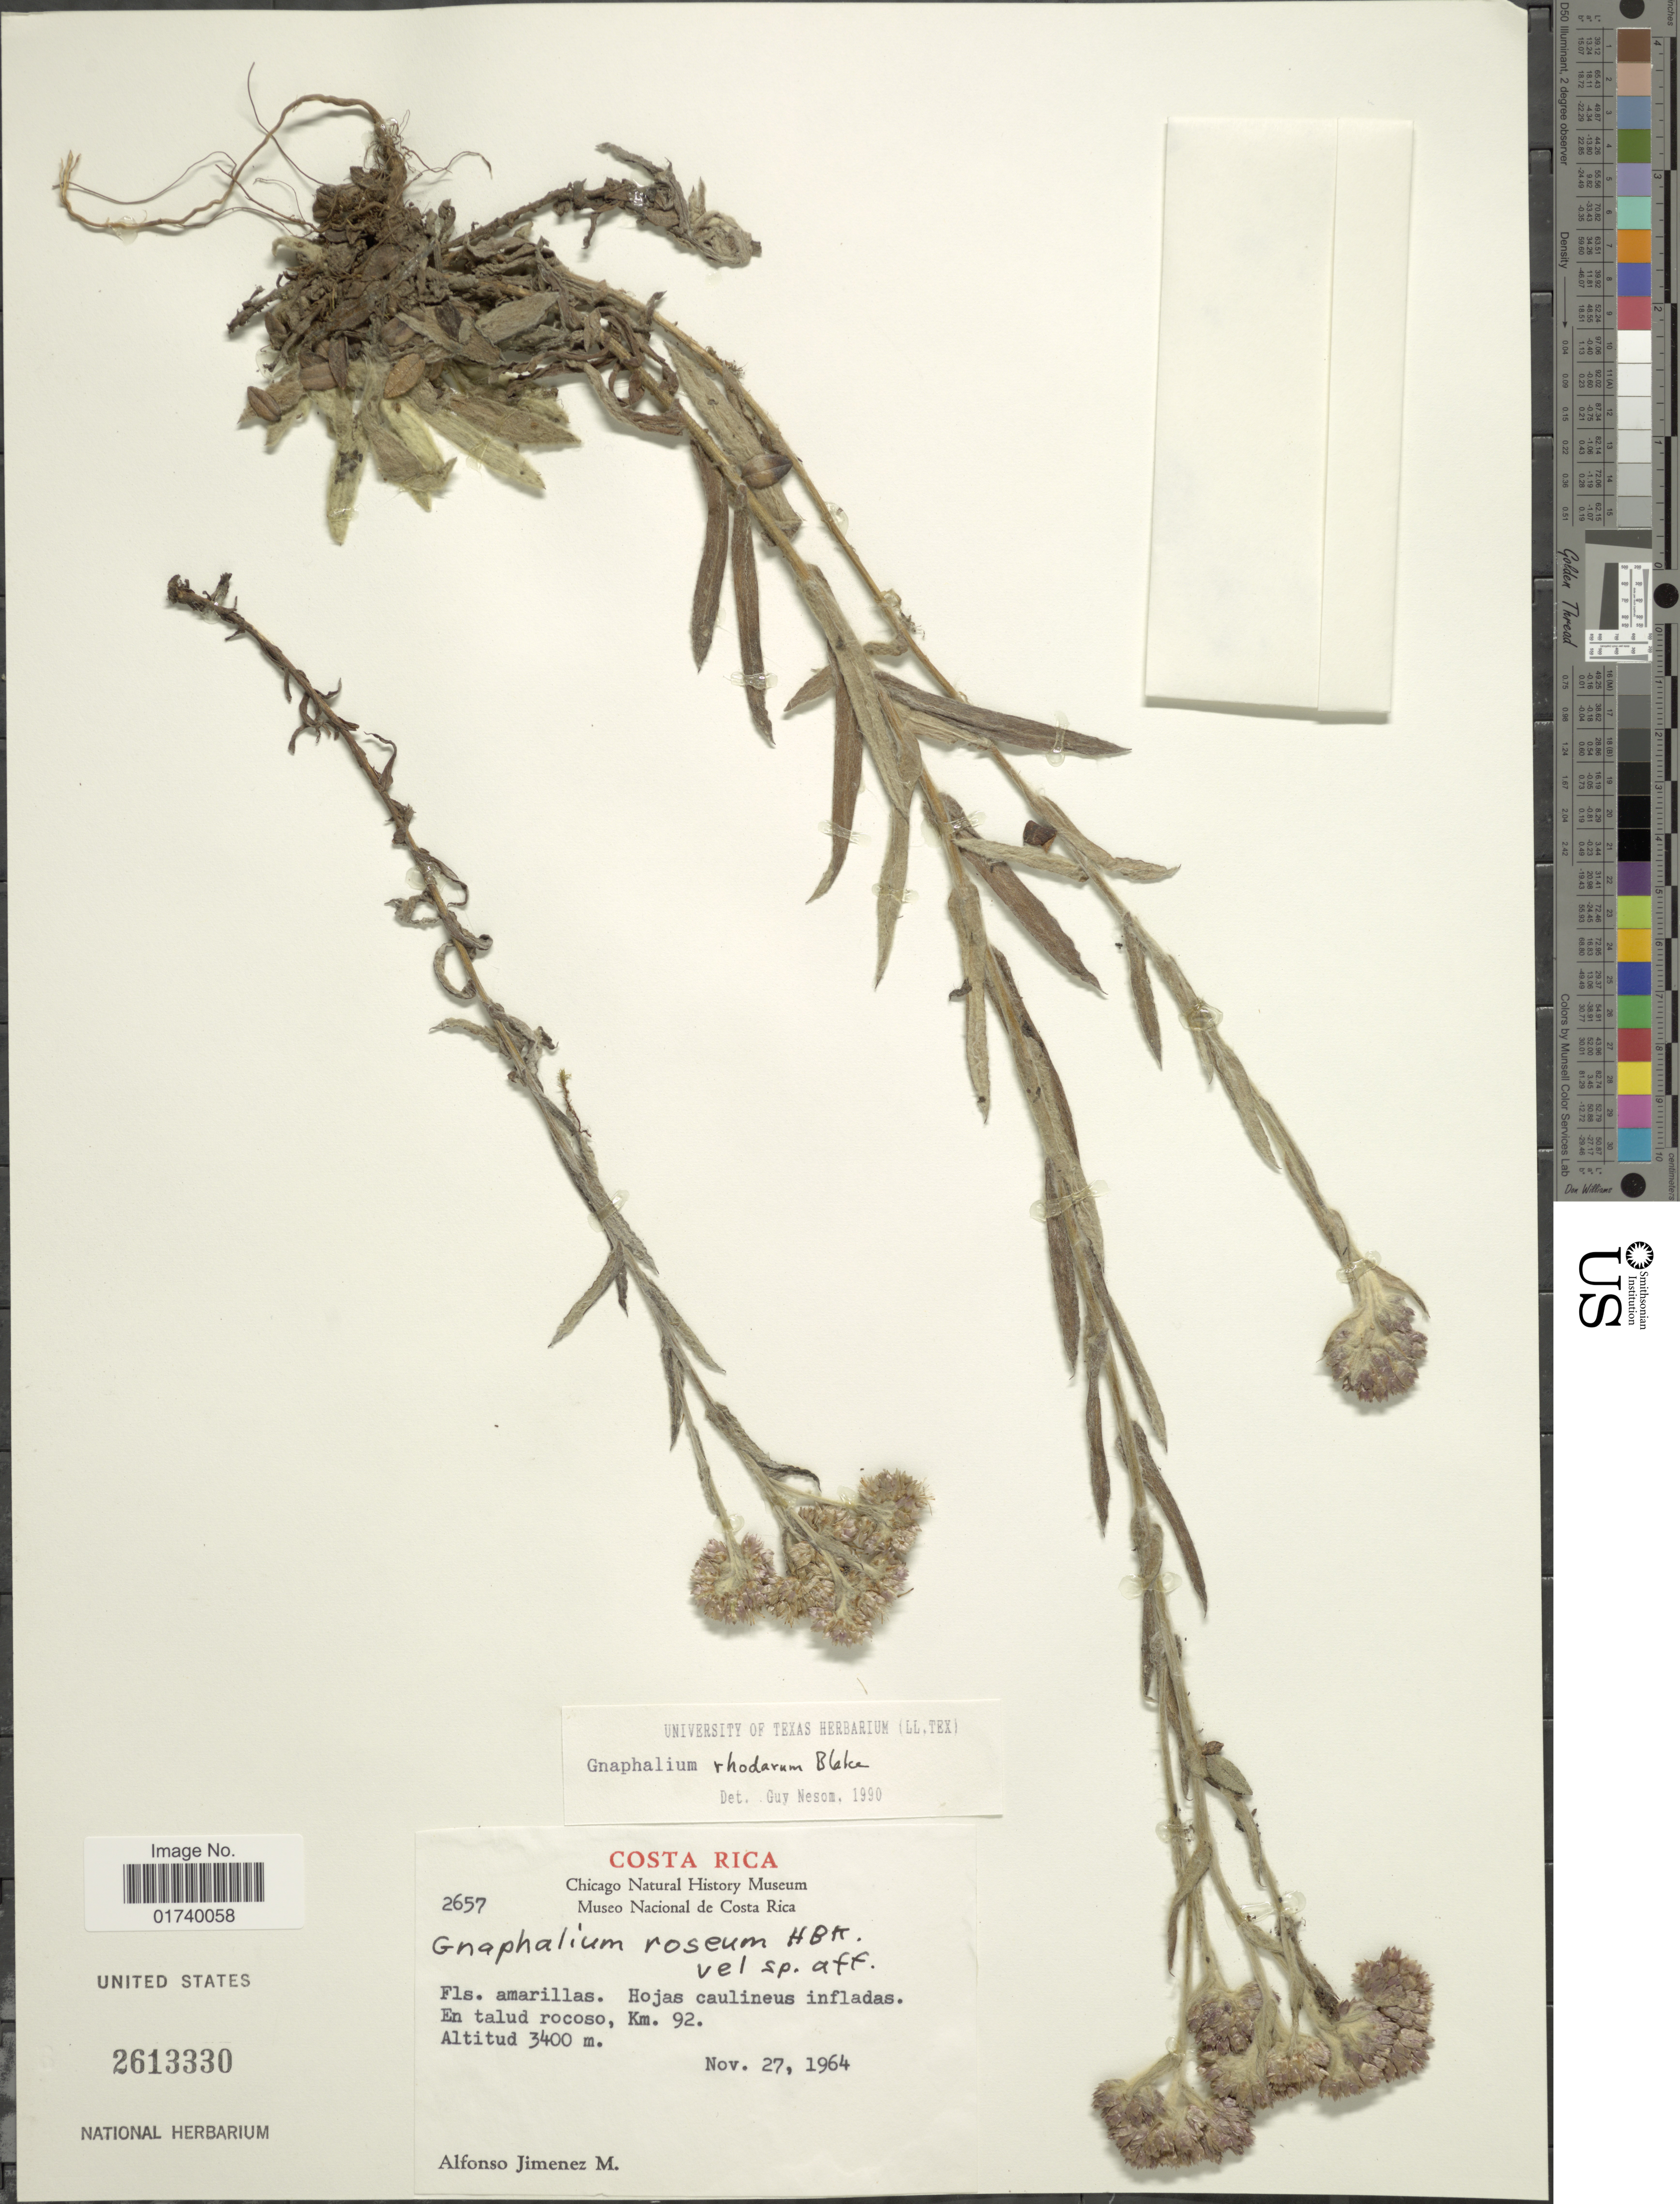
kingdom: Plantae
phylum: Tracheophyta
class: Magnoliopsida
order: Asterales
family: Asteraceae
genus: Pseudognaphalium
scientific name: Pseudognaphalium rhodarum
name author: (S.F. Blake) Anderb.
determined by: Nesom, Guy L.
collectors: A. Jimenez M.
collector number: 2657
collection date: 1964-11-27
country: Costa Rica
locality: Hojas caulineis infladas, en talud rocoso km 92.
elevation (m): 3400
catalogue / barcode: US 2613330